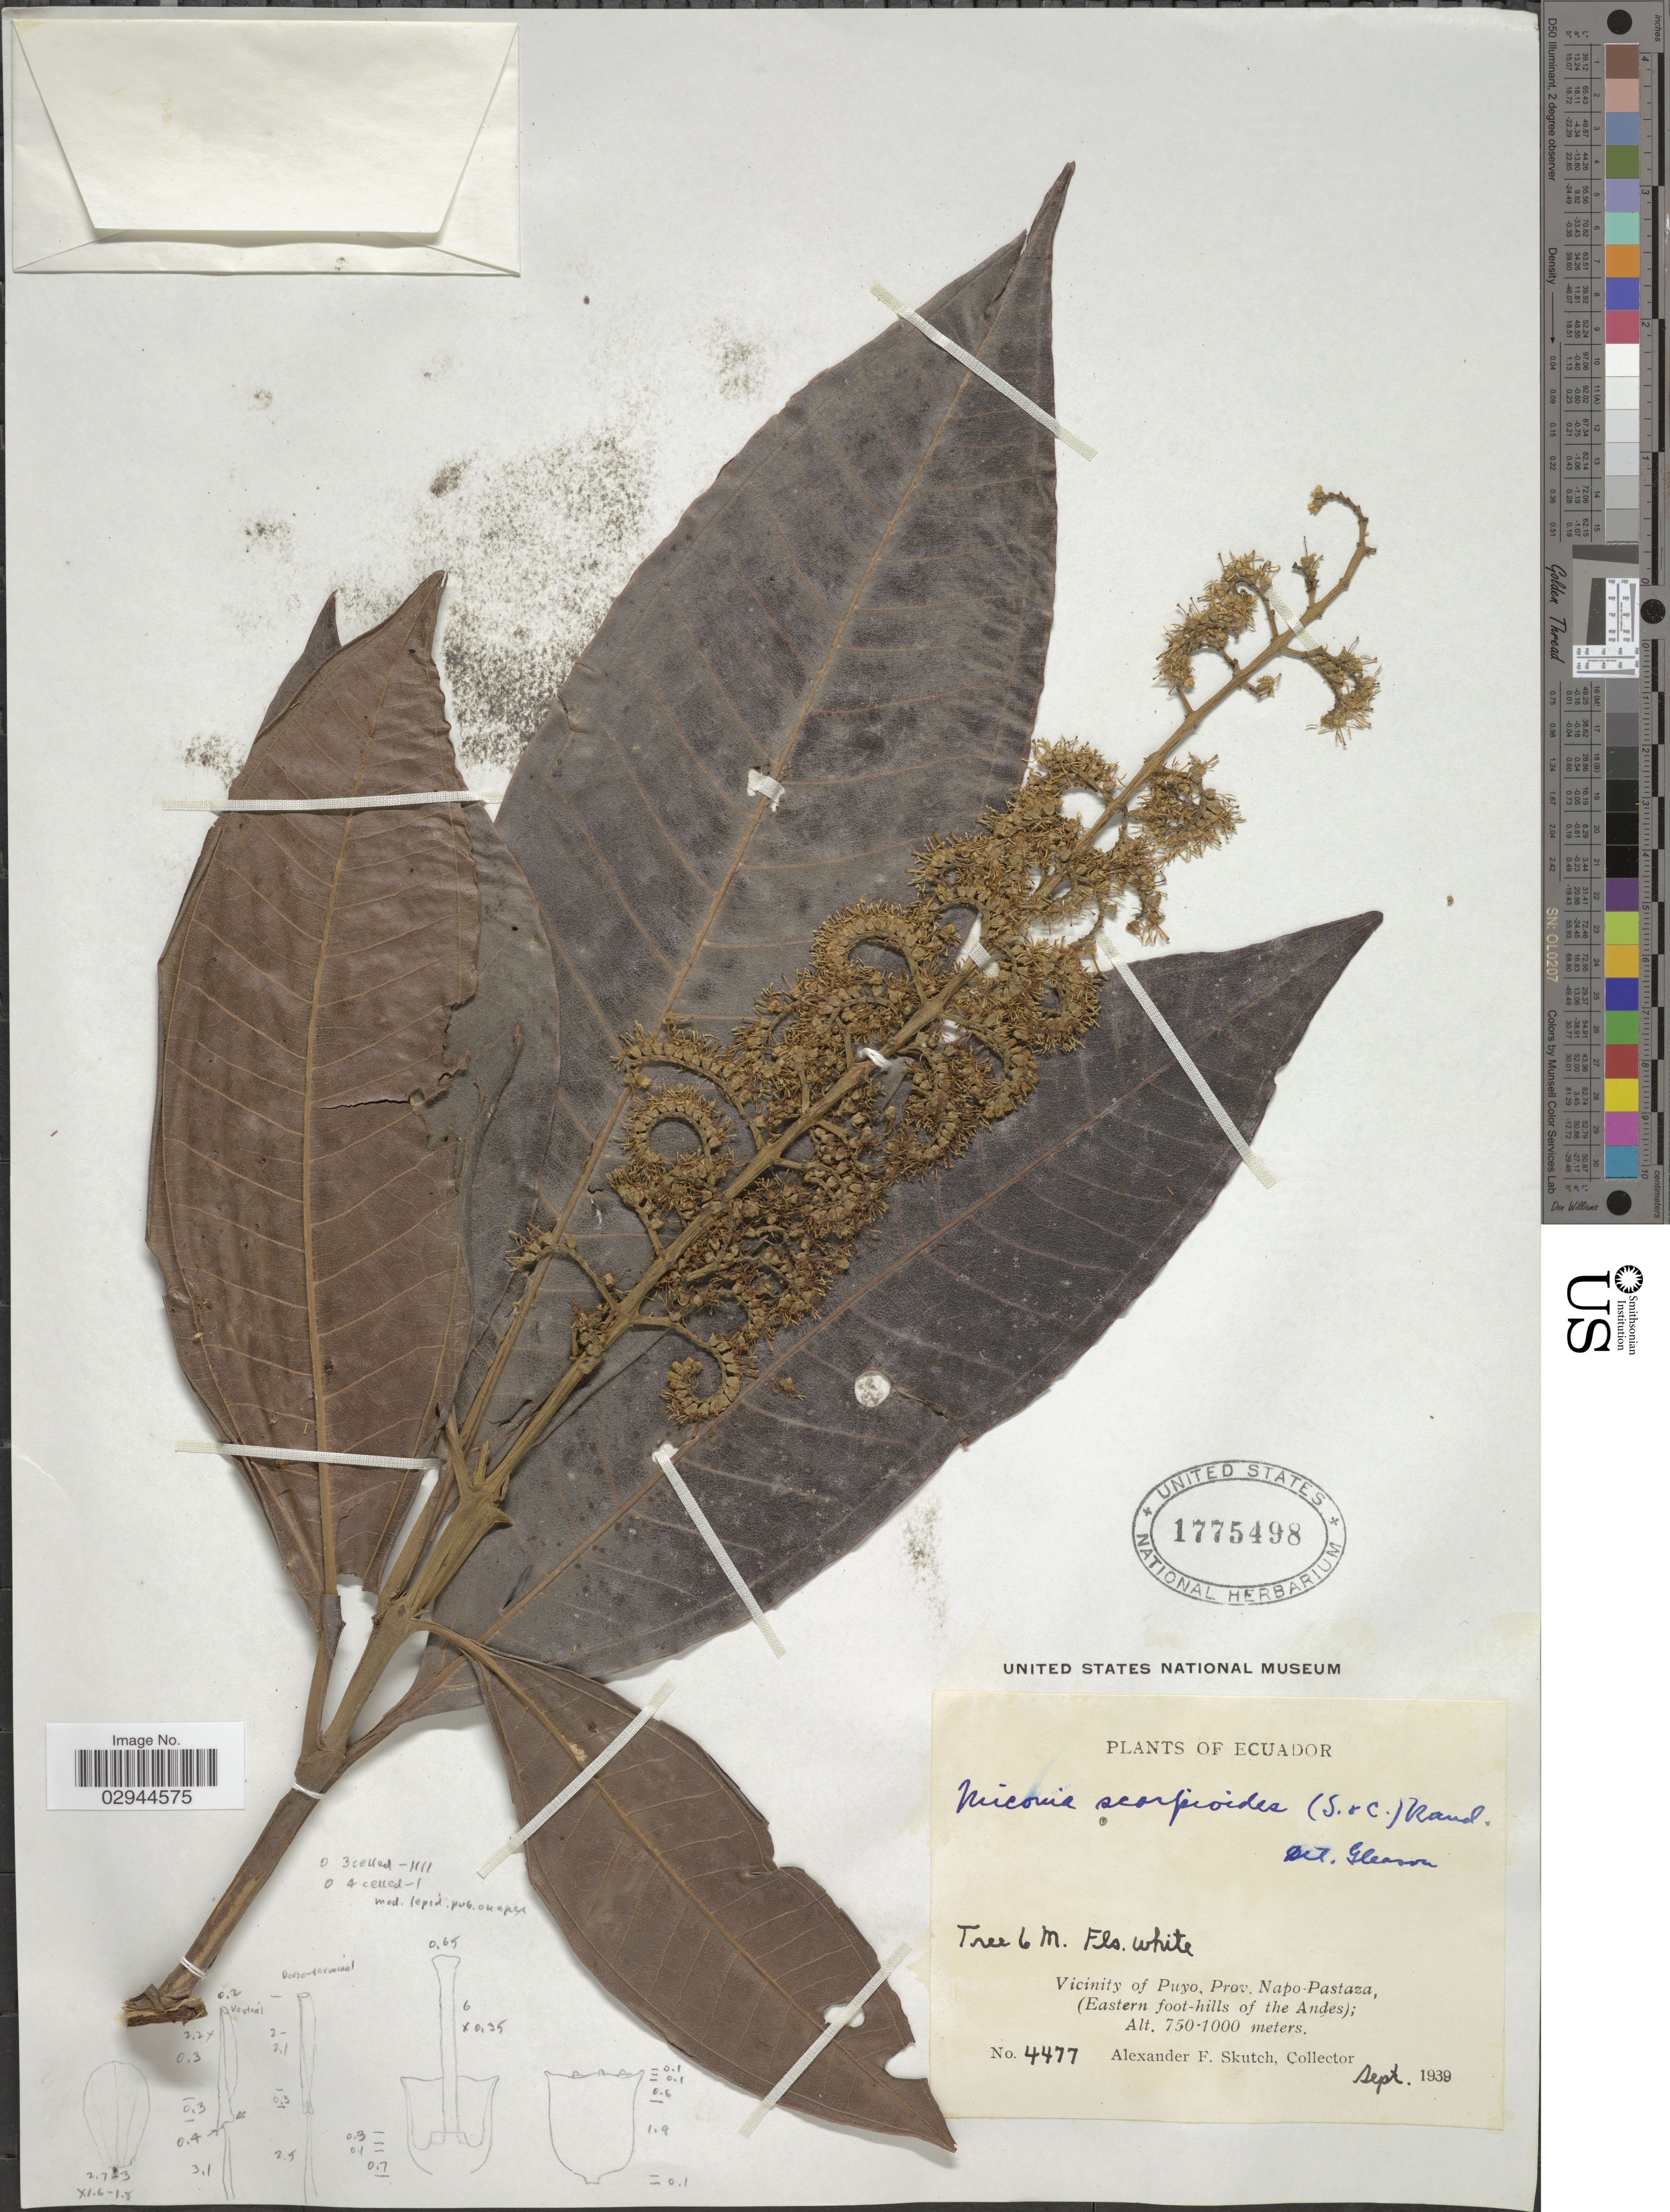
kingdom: Plantae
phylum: Tracheophyta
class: Magnoliopsida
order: Myrtales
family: Melastomataceae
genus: Miconia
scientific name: Miconia trinervia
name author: (Sw.) D. Don ex Loudon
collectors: A. F. Skutch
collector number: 4477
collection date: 1939-09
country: Ecuador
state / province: Pastaza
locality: Vicinity of Puyo, Prov. Napo-Pastaza, (Eastern foot-hills of the Andes).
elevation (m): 750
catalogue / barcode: US 1775498